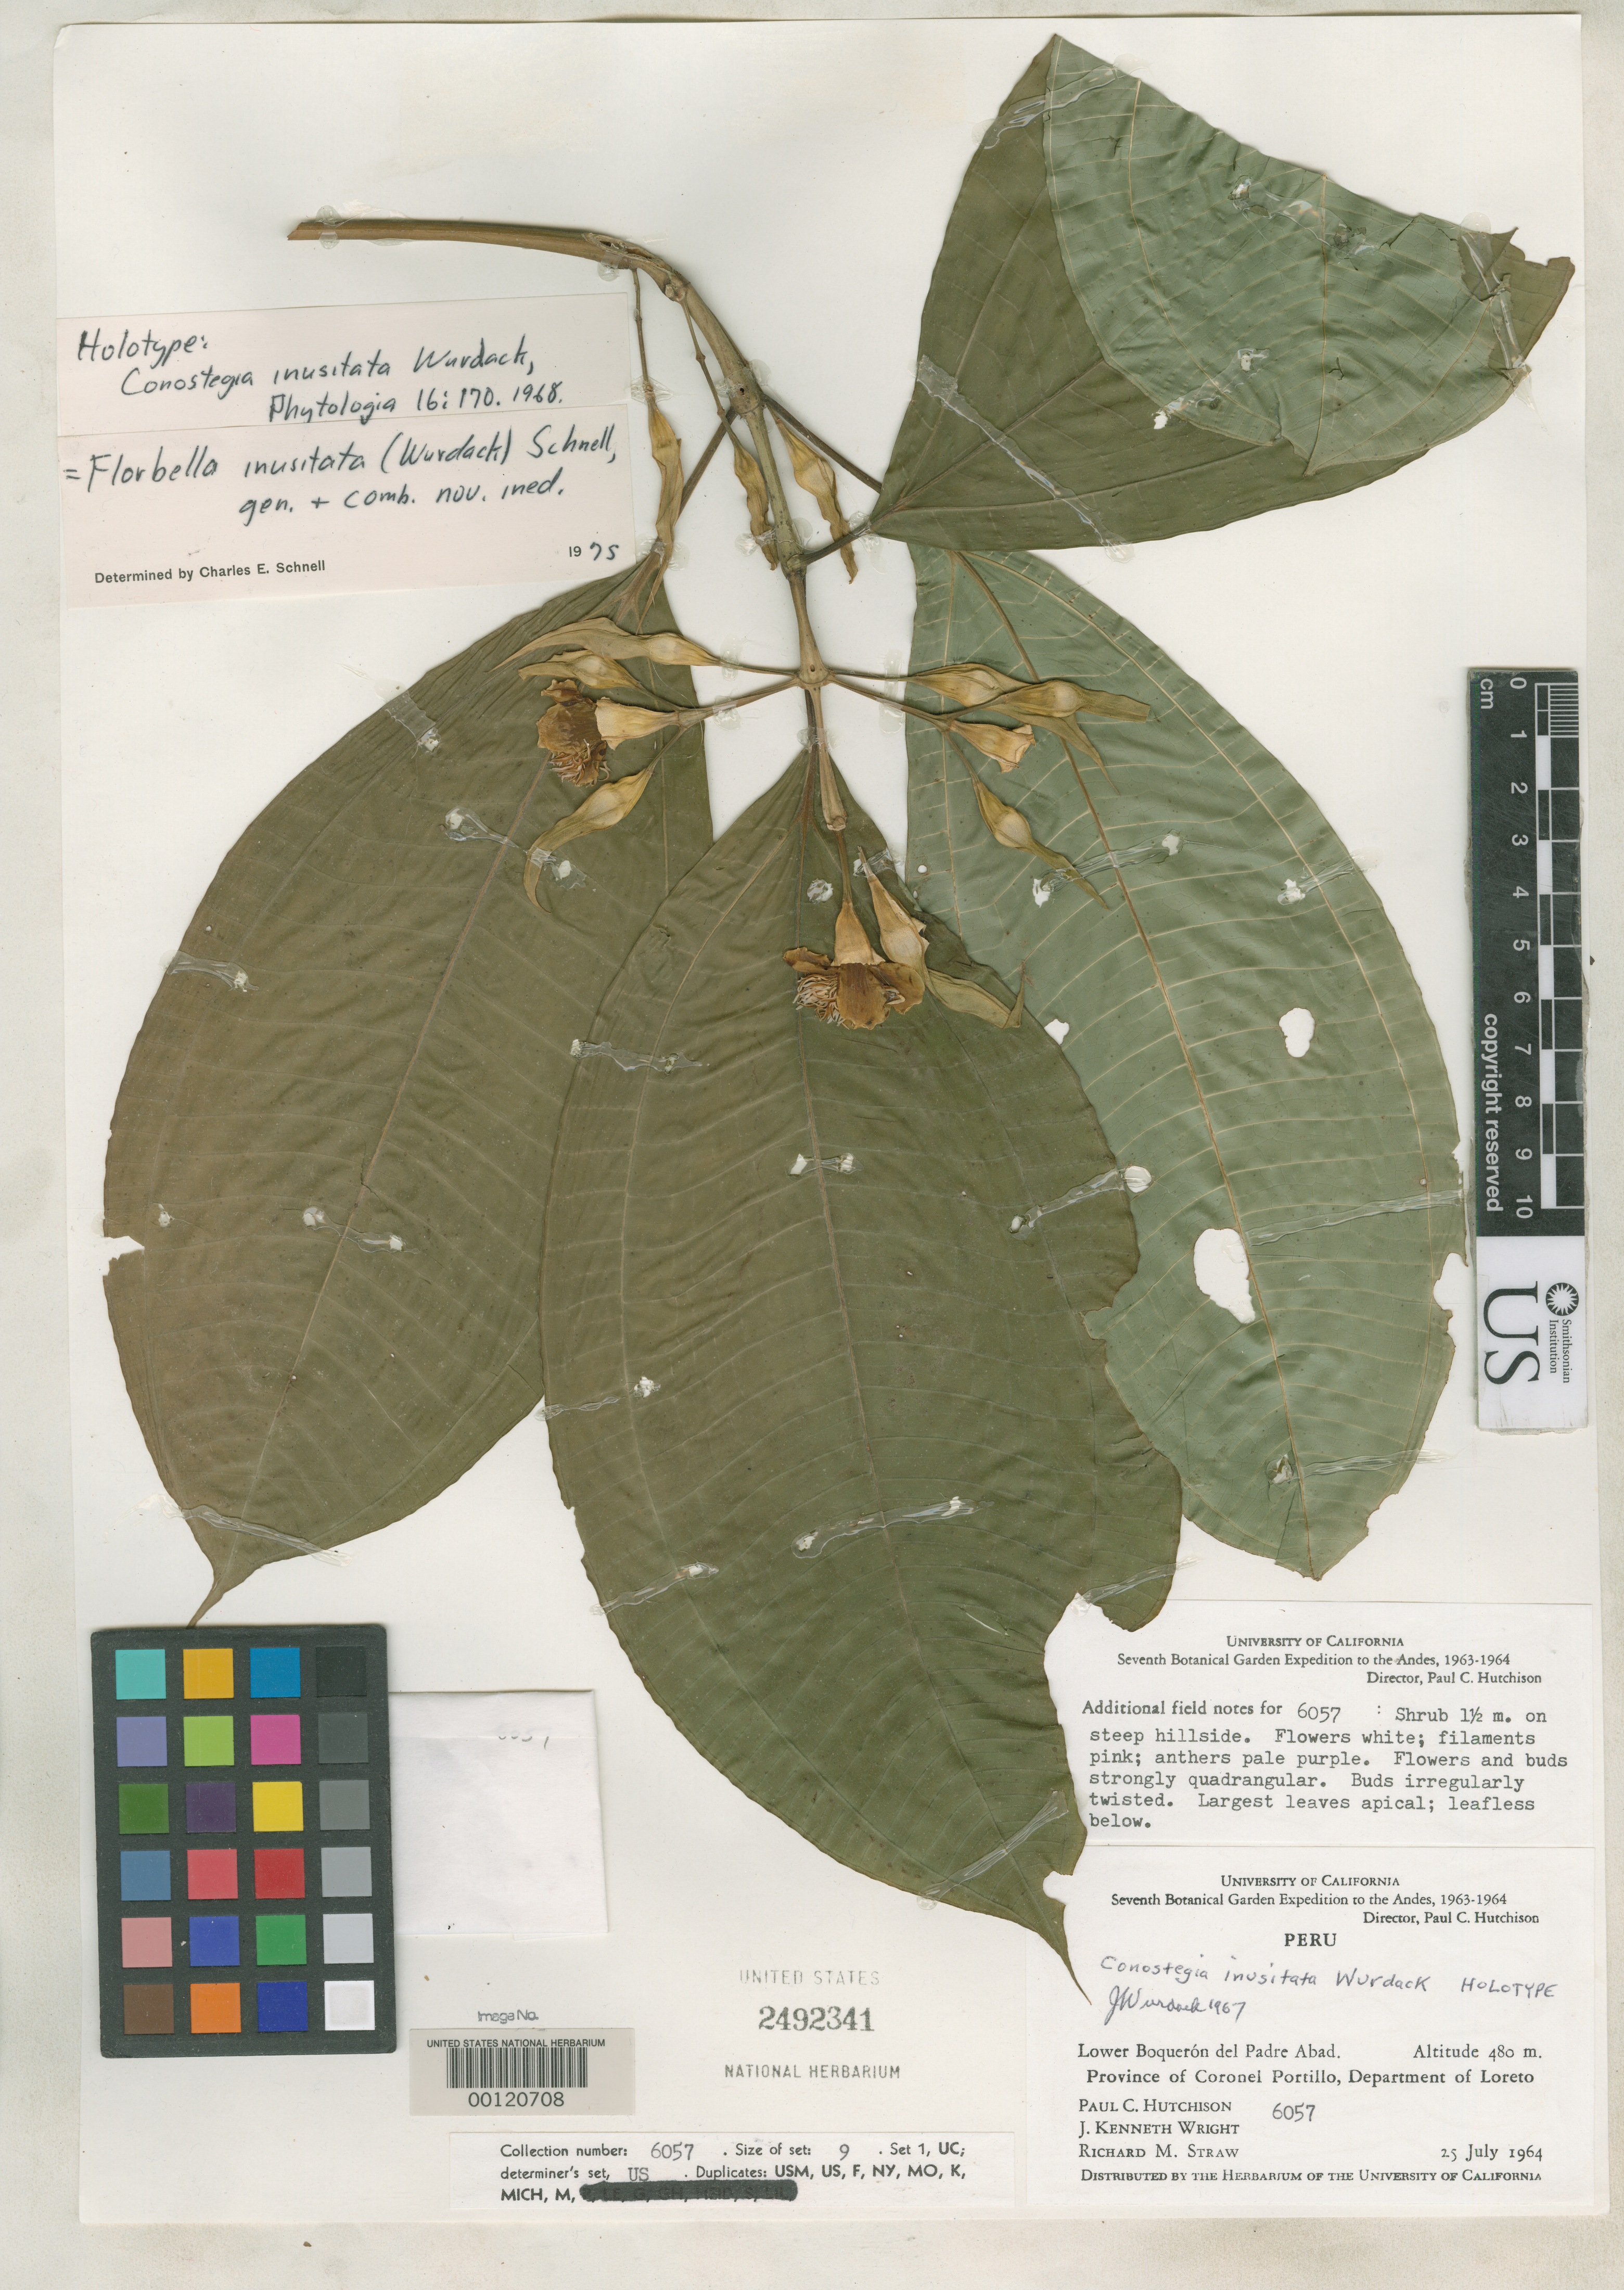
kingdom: Plantae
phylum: Tracheophyta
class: Magnoliopsida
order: Myrtales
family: Melastomataceae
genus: Conostegia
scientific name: Conostegia inusitata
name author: Wurdack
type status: Holotype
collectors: P. C. Hutchison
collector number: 6057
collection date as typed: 25 Jul 1964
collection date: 1964-07-25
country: Peru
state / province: Ucayali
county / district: Coronel Portillo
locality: Boqueron del Padre Abad.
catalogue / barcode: US 2492341